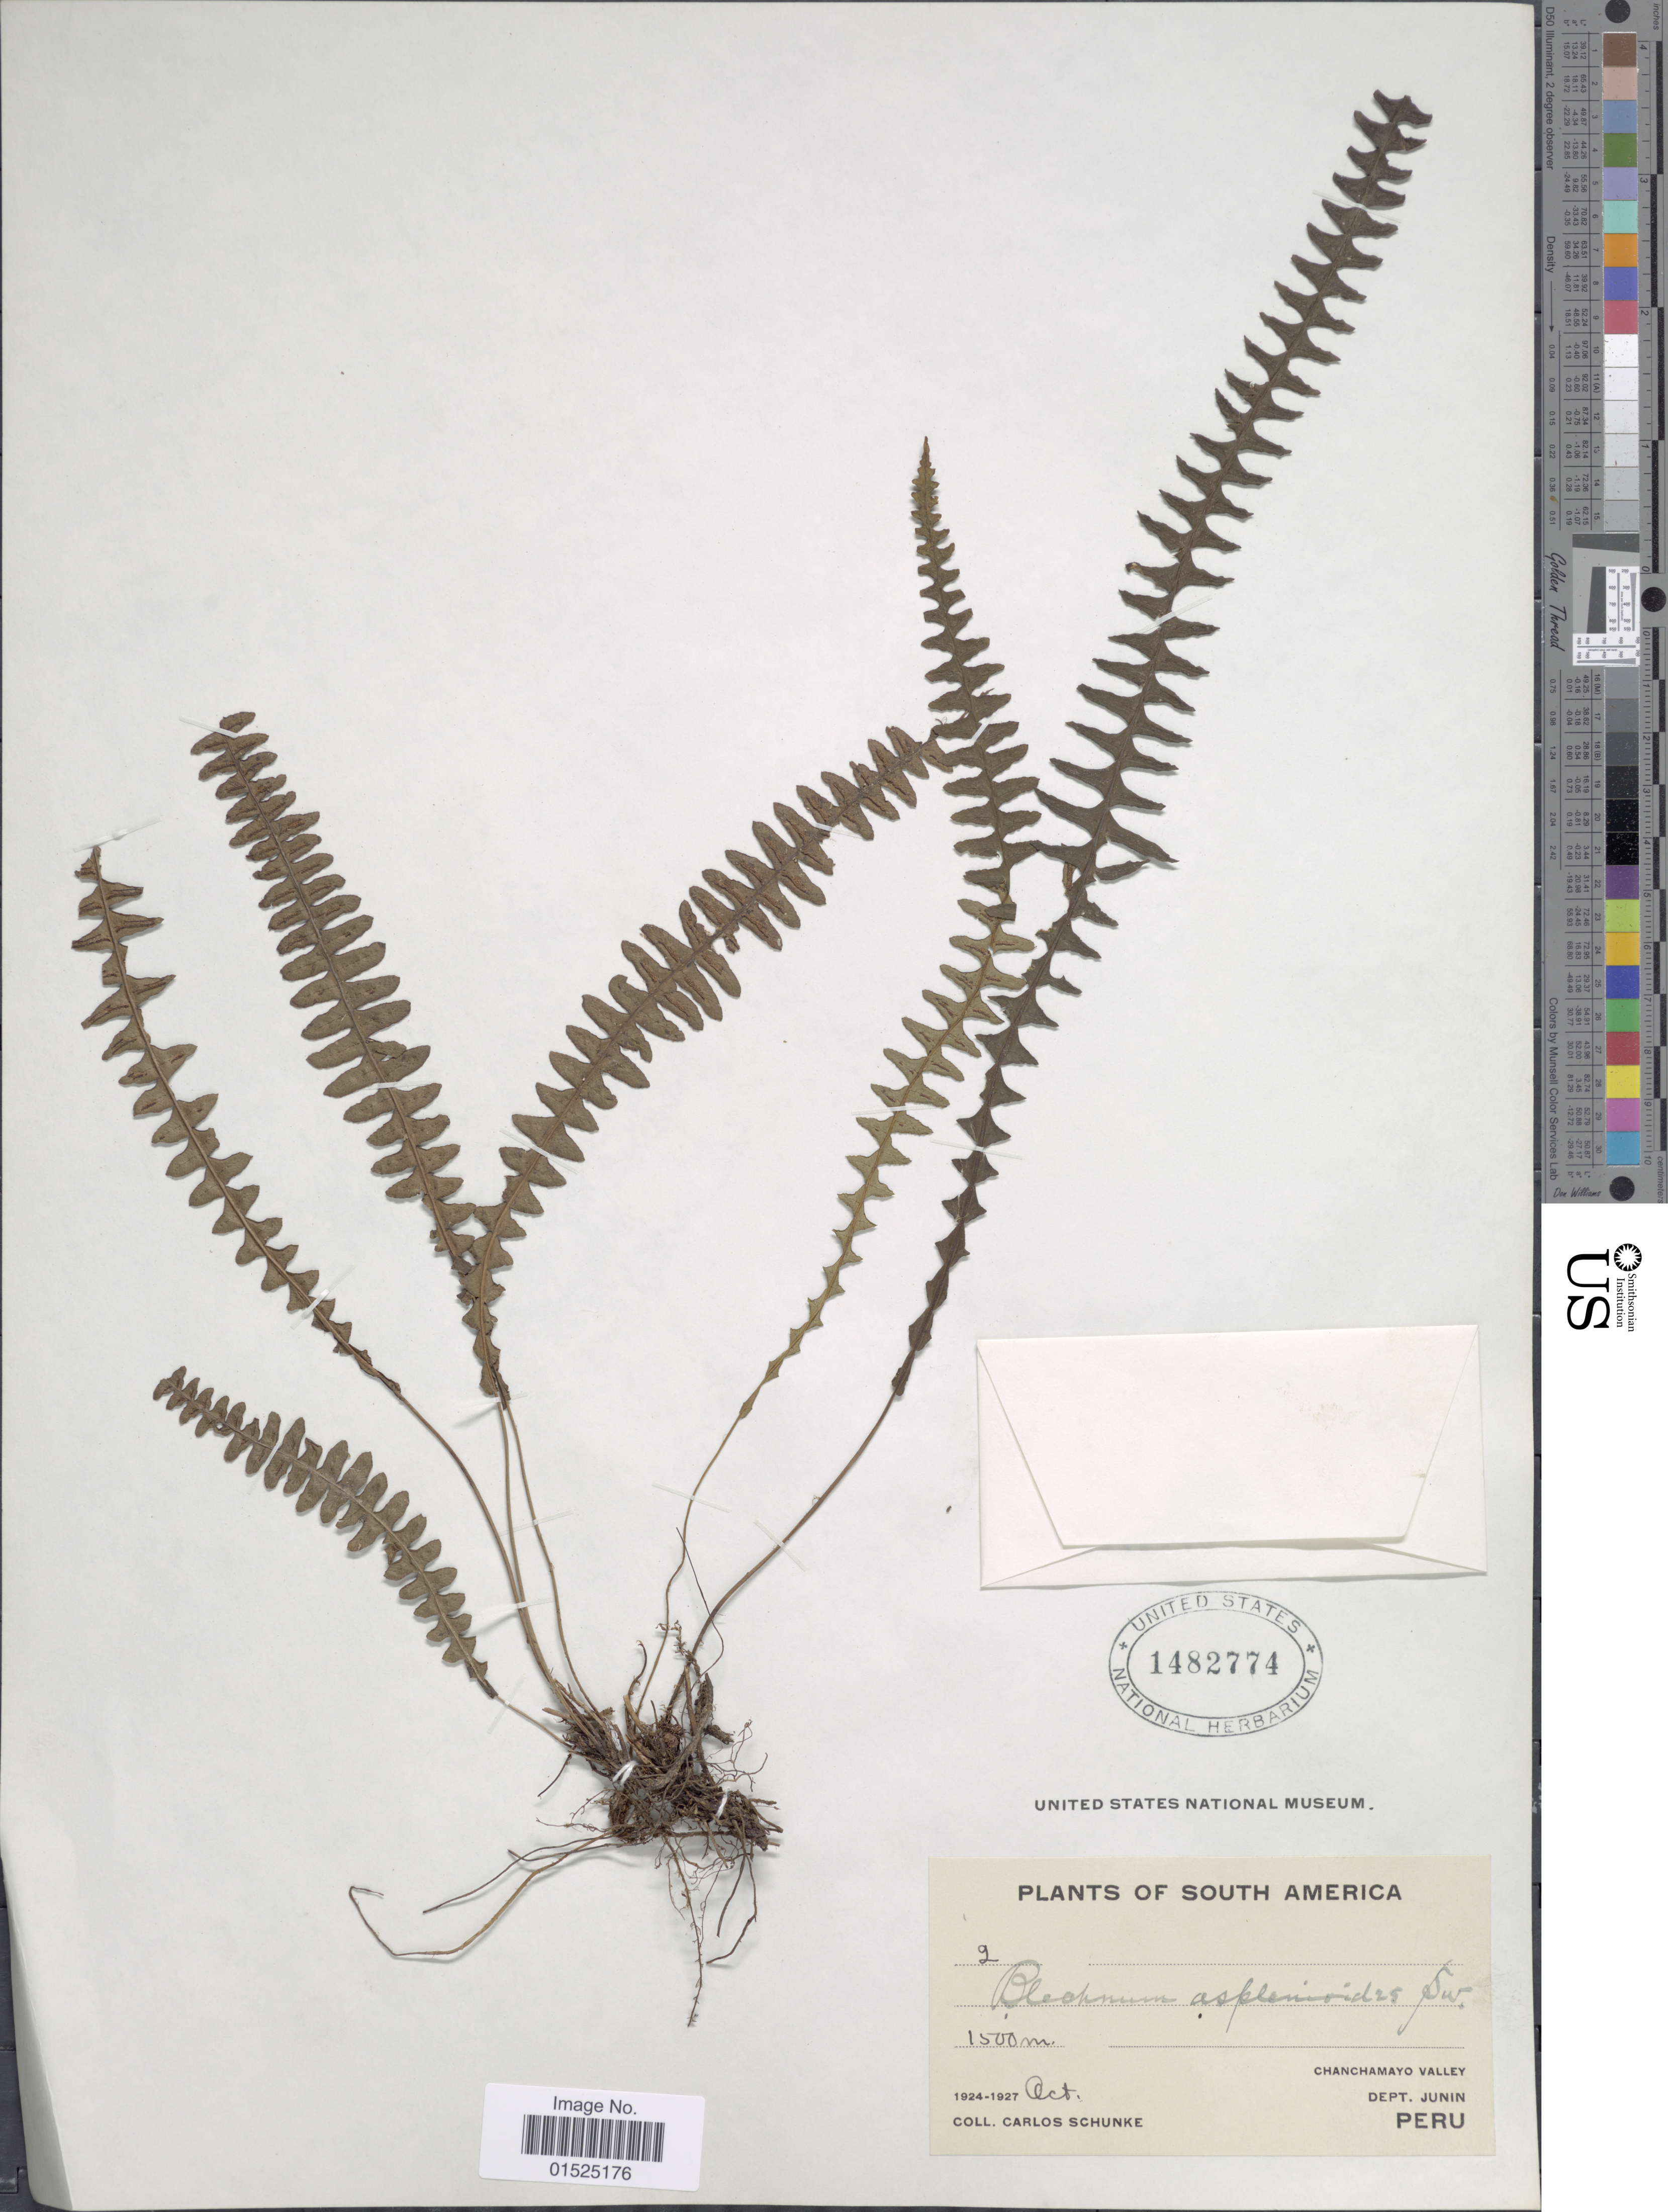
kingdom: Plantae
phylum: Tracheophyta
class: Polypodiopsida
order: Polypodiales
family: Blechnaceae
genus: Blechnum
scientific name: Blechnum asplenioides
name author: Sw.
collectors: C. Schunke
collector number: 2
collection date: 1924-10/1927-10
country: Peru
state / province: Junín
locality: South America, Chanchamayo Valley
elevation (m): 1500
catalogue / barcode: US 1482774